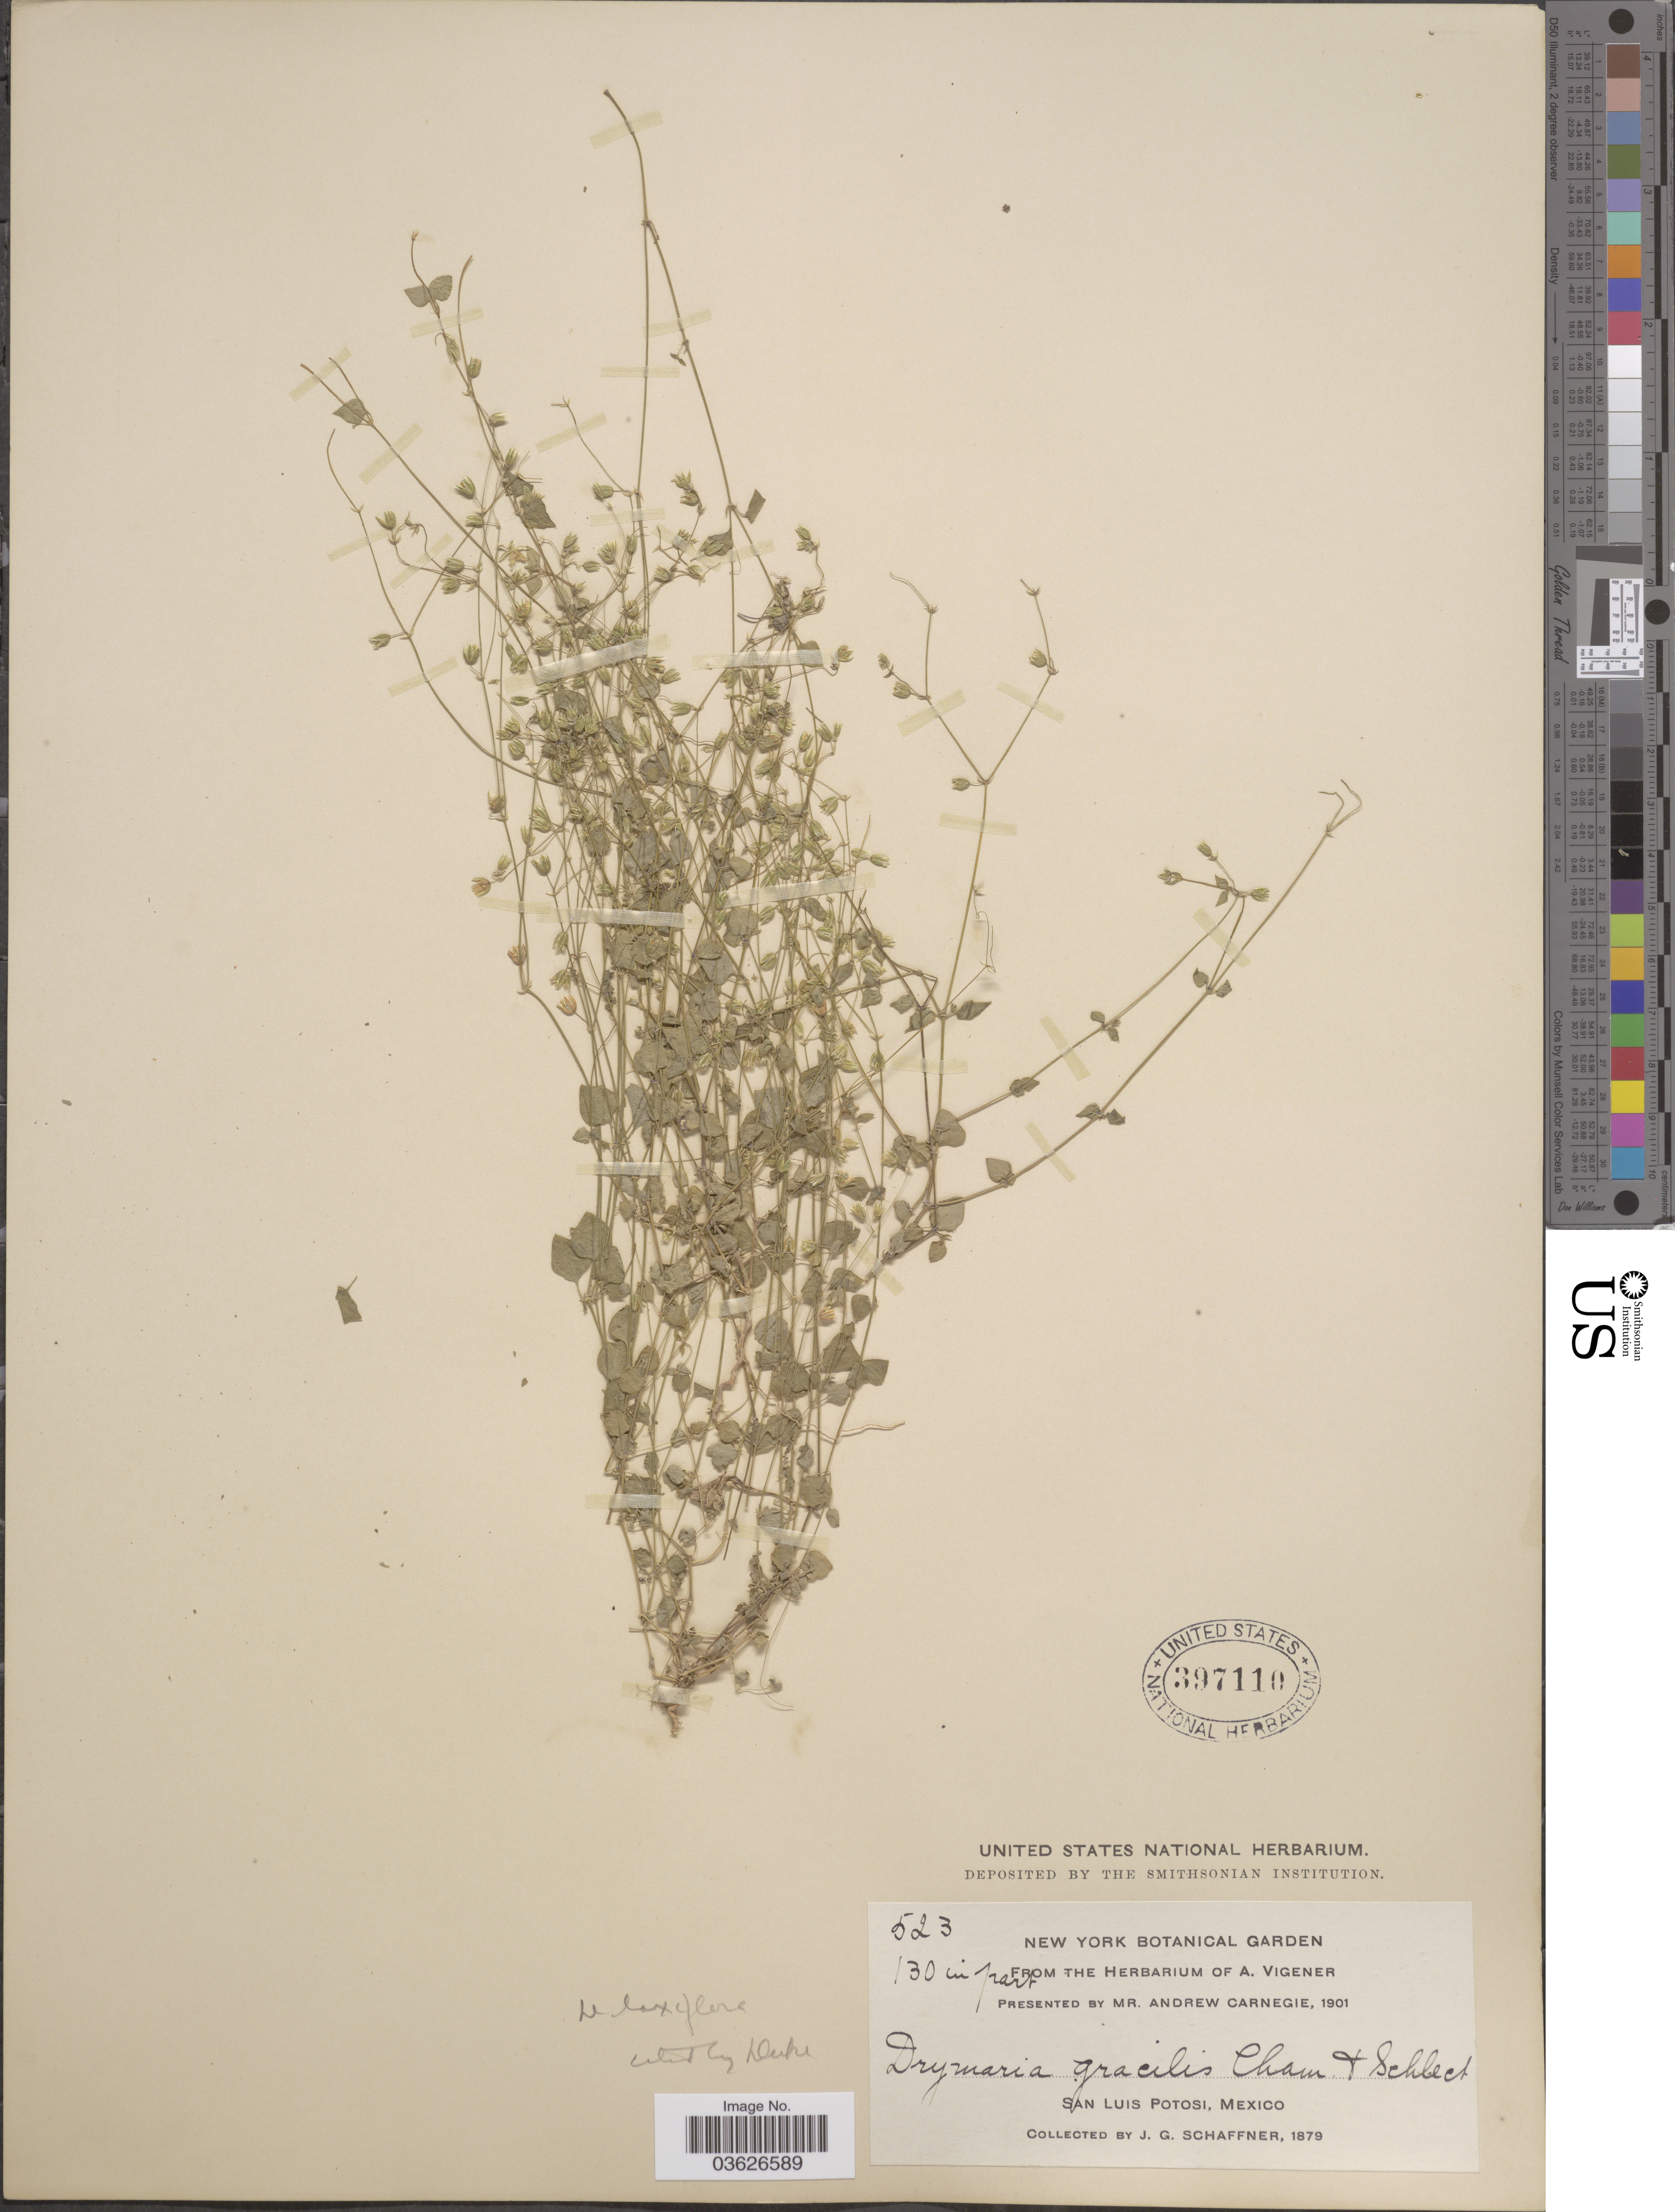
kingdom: Plantae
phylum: Tracheophyta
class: Magnoliopsida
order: Caryophyllales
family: Caryophyllaceae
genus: Drymaria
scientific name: Drymaria laxiflora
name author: Benth.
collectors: J. G. Schaffner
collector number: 523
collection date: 1879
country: Mexico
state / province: San Luis Potosí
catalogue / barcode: US 397110